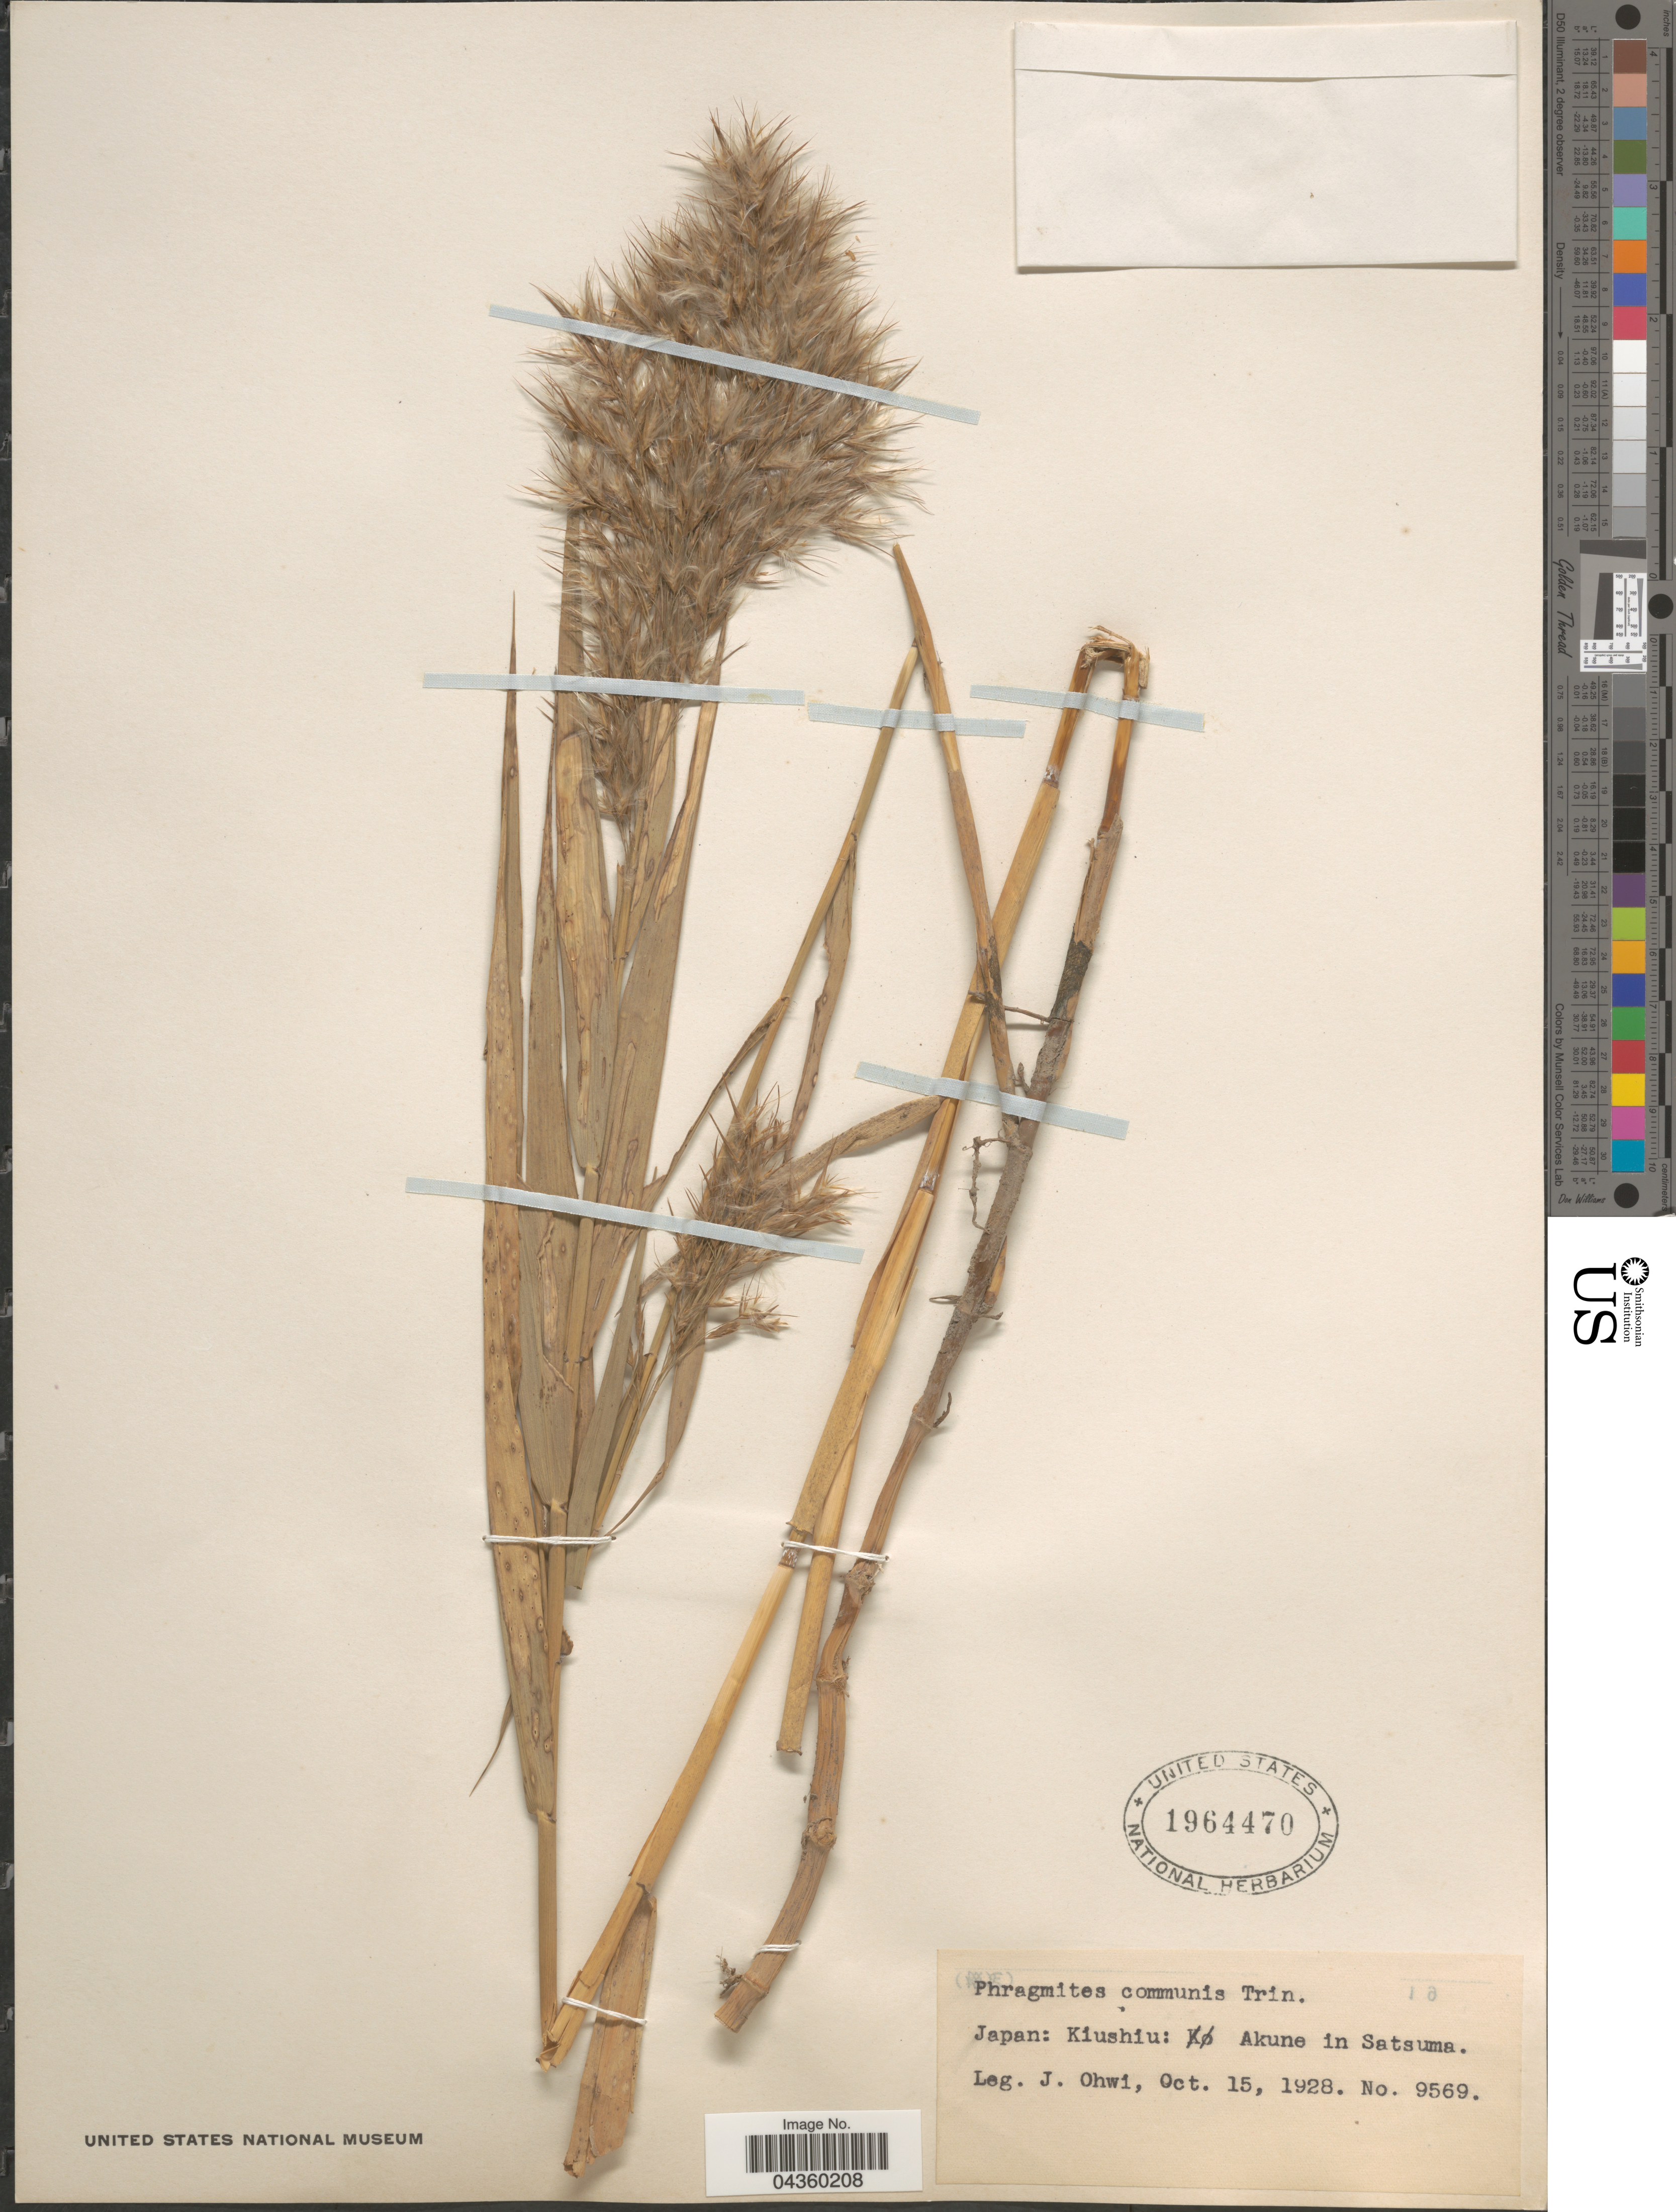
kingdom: Plantae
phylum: Tracheophyta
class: Liliopsida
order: Poales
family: Poaceae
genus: Phragmites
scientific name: Phragmites australis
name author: (Cav.) Trin. ex Steud.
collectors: J. Ohwi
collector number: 9569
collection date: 1928-10-15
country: Japan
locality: Kiushiu: Akune in Satsuma.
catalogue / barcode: US 1964470